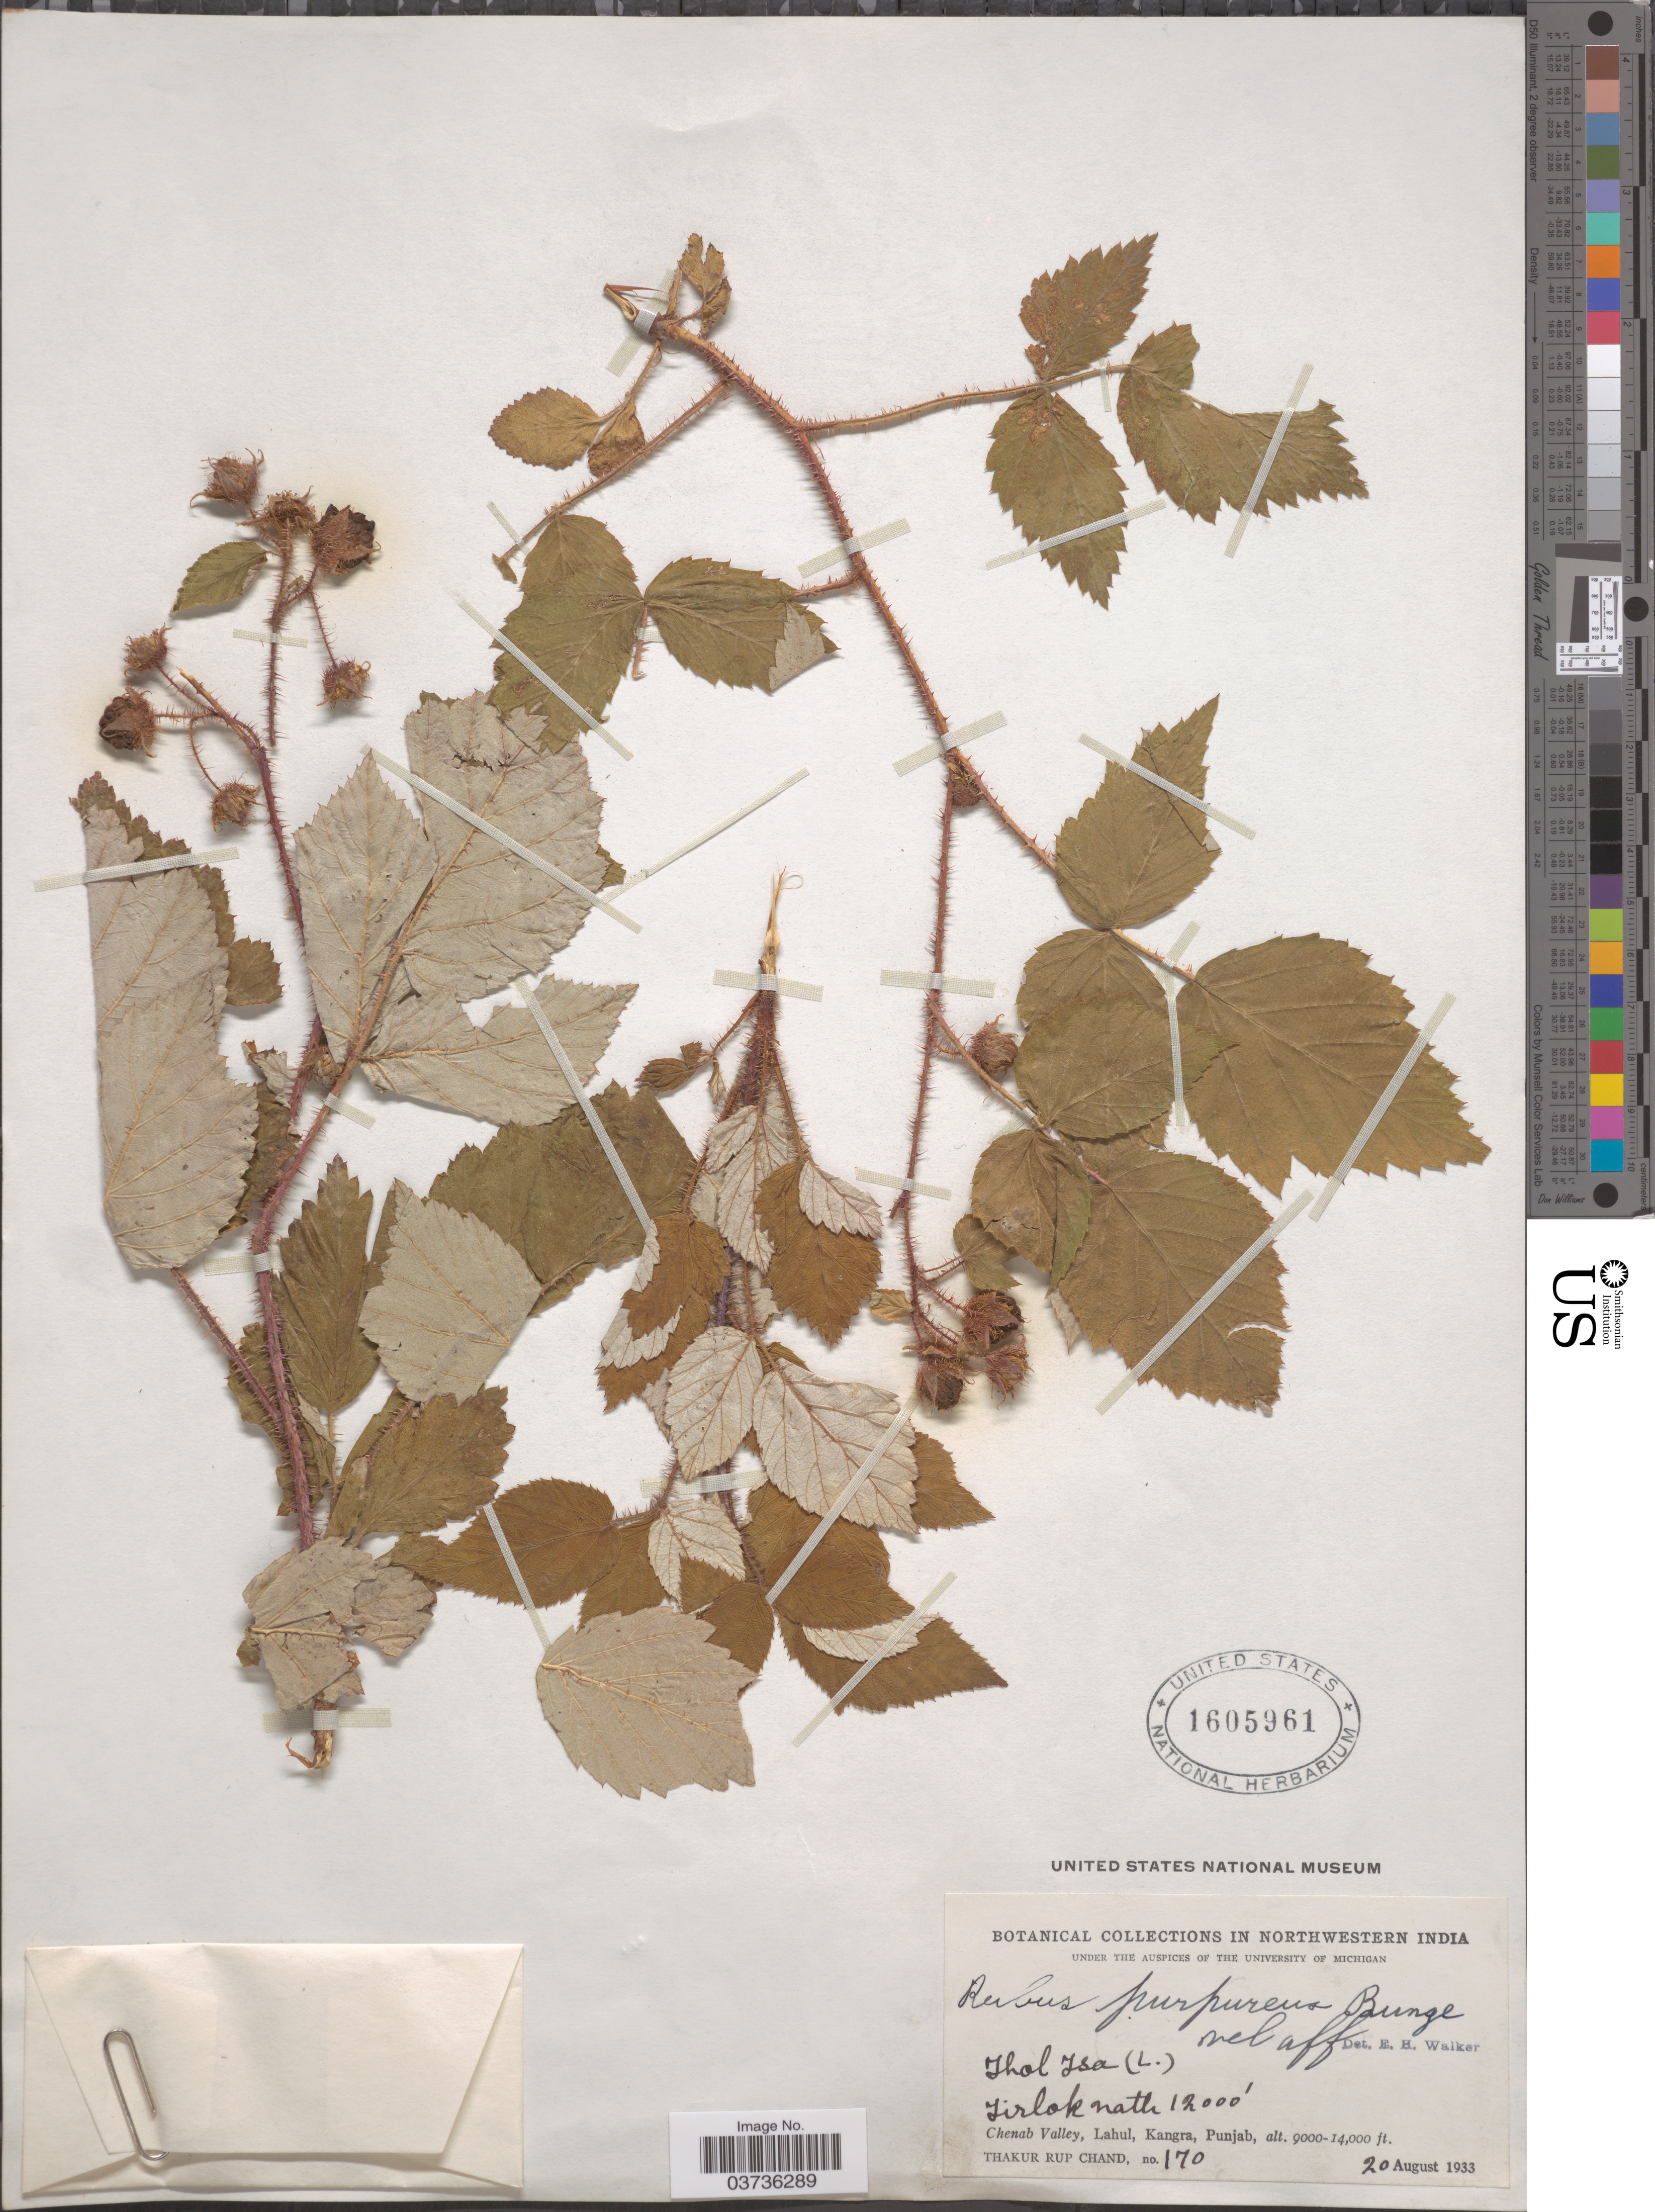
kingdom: Plantae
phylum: Tracheophyta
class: Magnoliopsida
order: Rosales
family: Rosaceae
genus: Rubus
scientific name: Rubus purpureus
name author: Holuby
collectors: T. R. Chand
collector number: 170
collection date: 1933-08-20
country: India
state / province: Punjab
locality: Northwestern India. Tirlok nath. Chenab Valley, Lahul, Kangra.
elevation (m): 3658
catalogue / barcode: US 1605961